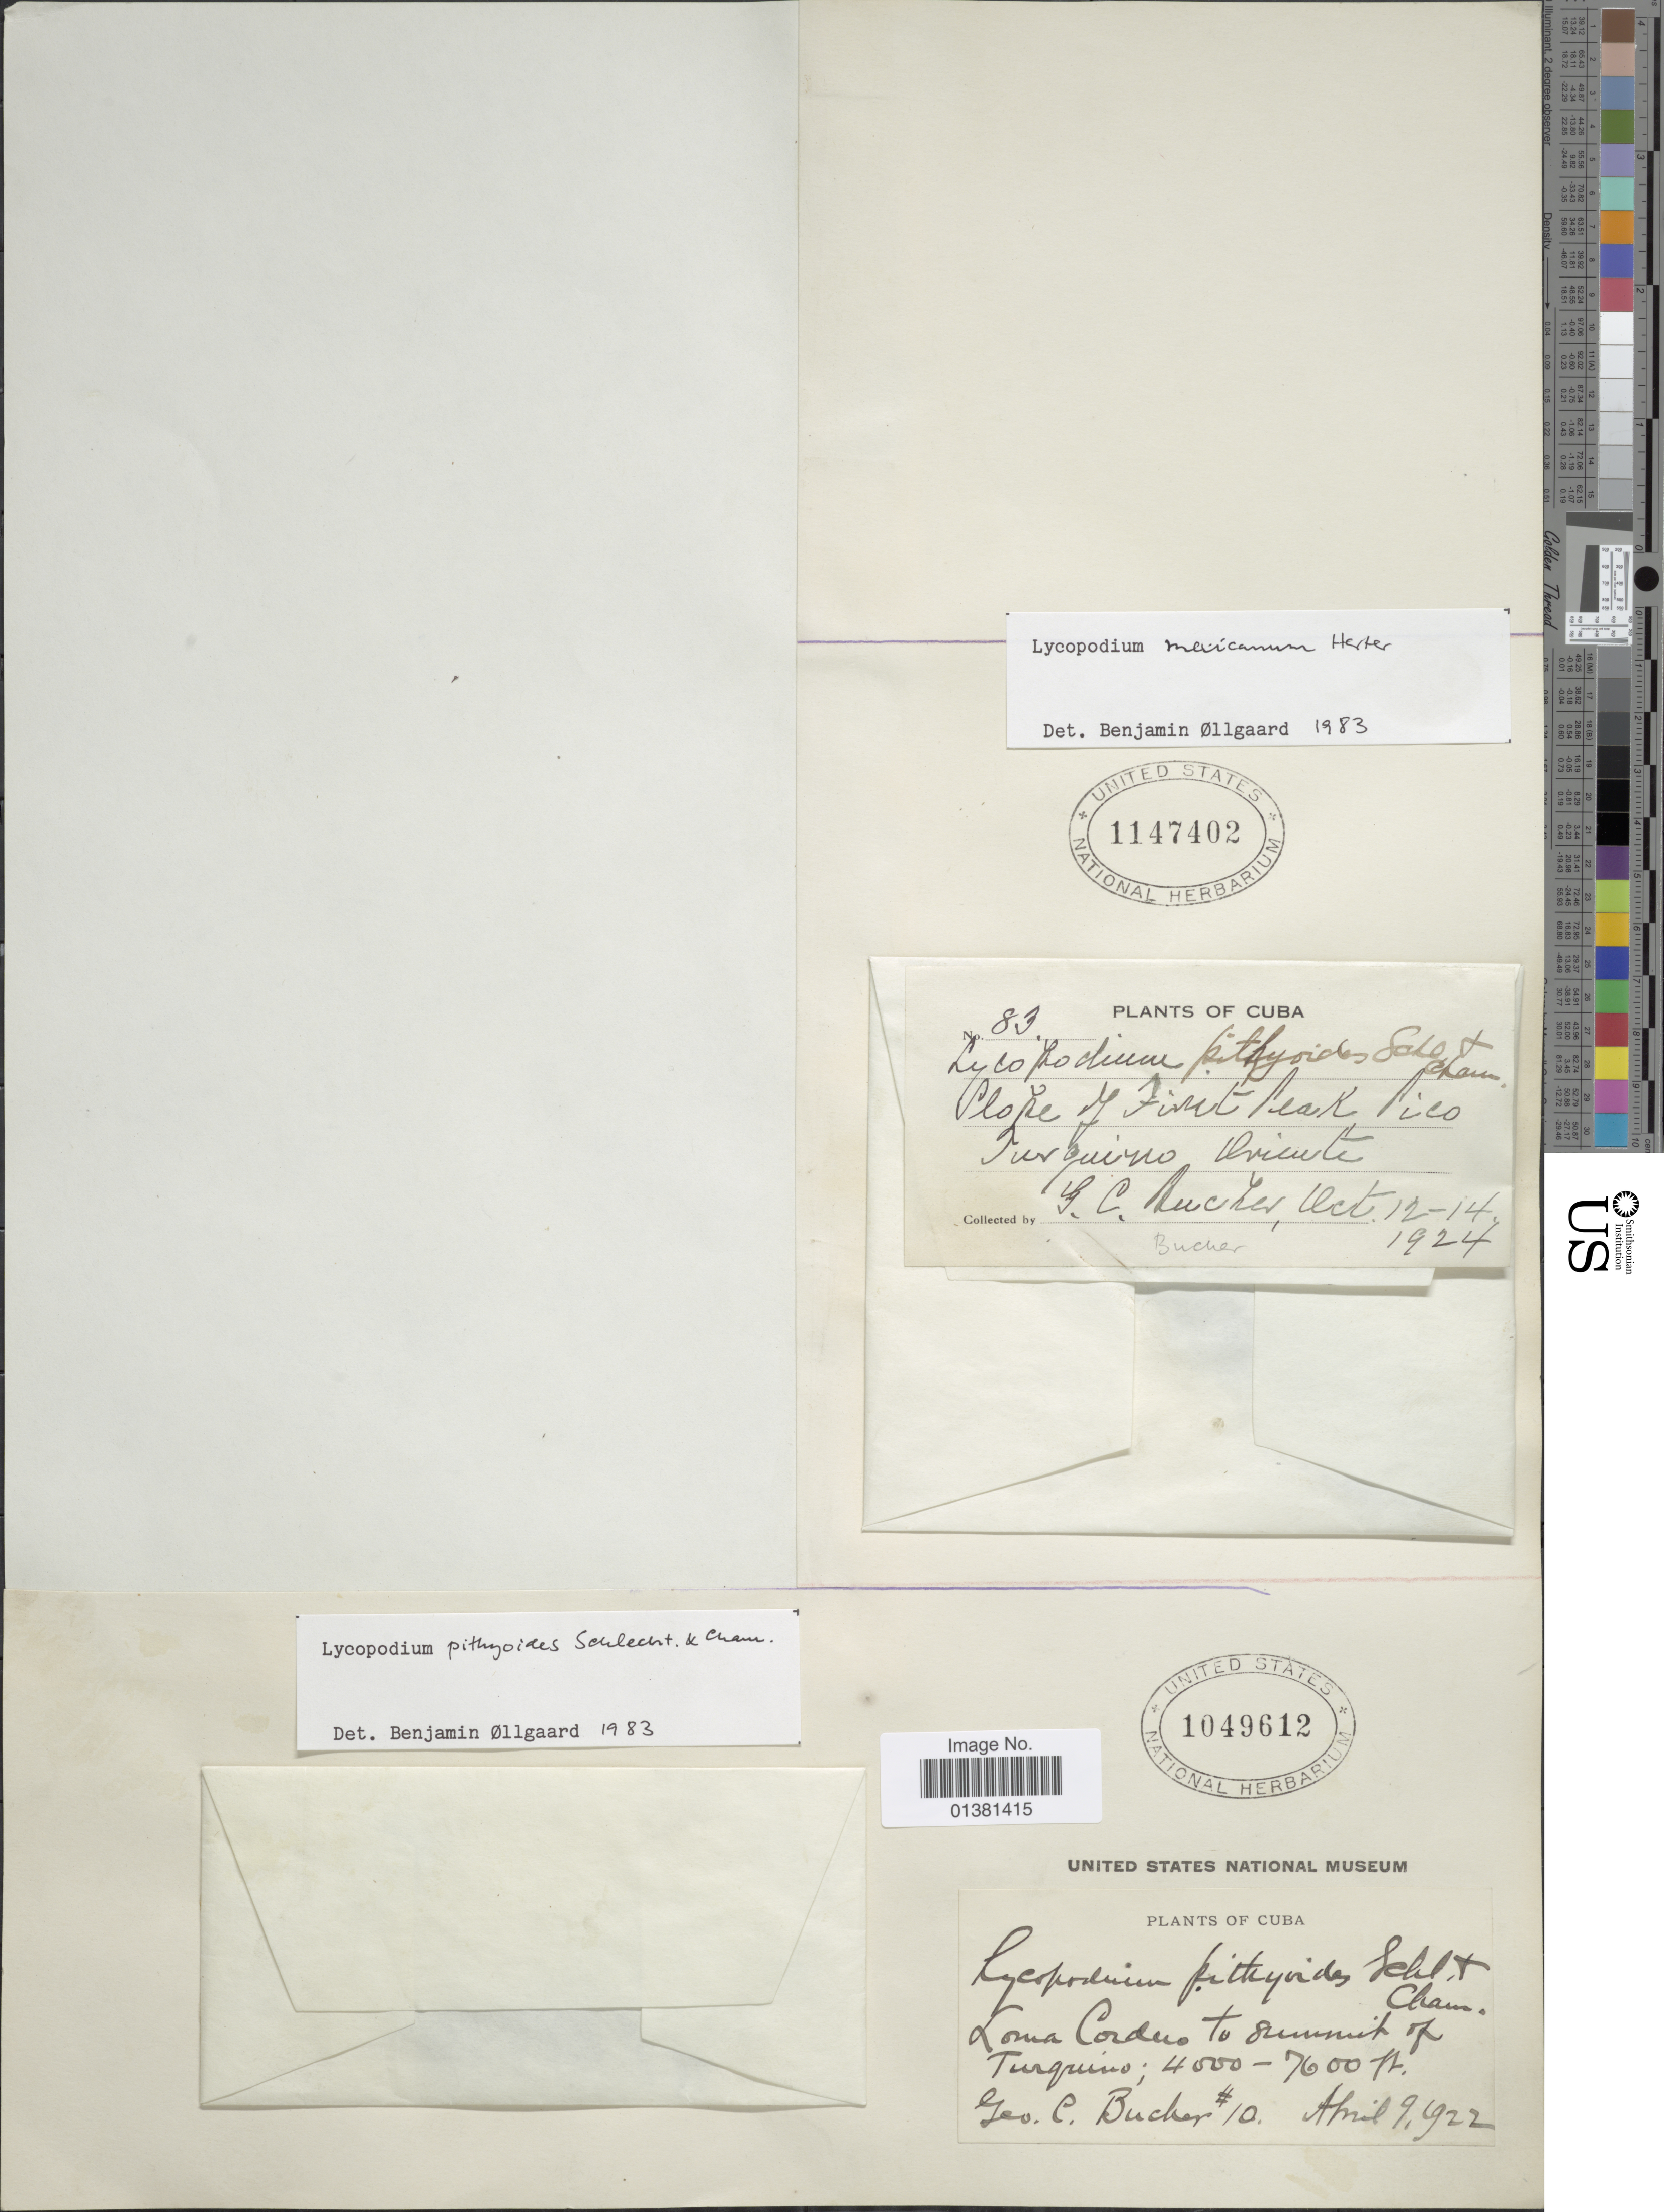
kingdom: Plantae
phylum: Tracheophyta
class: Lycopodiopsida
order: Lycopodiales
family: Lycopodiaceae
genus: Phlegmariurus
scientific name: Phlegmariurus pithyoides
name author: (Schltdl. & Cham.) B. Øllg.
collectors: G. Bucker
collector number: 10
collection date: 1922-04-09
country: Cuba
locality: Loma Cordero to summit of Turquino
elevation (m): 1219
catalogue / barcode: US 1049612